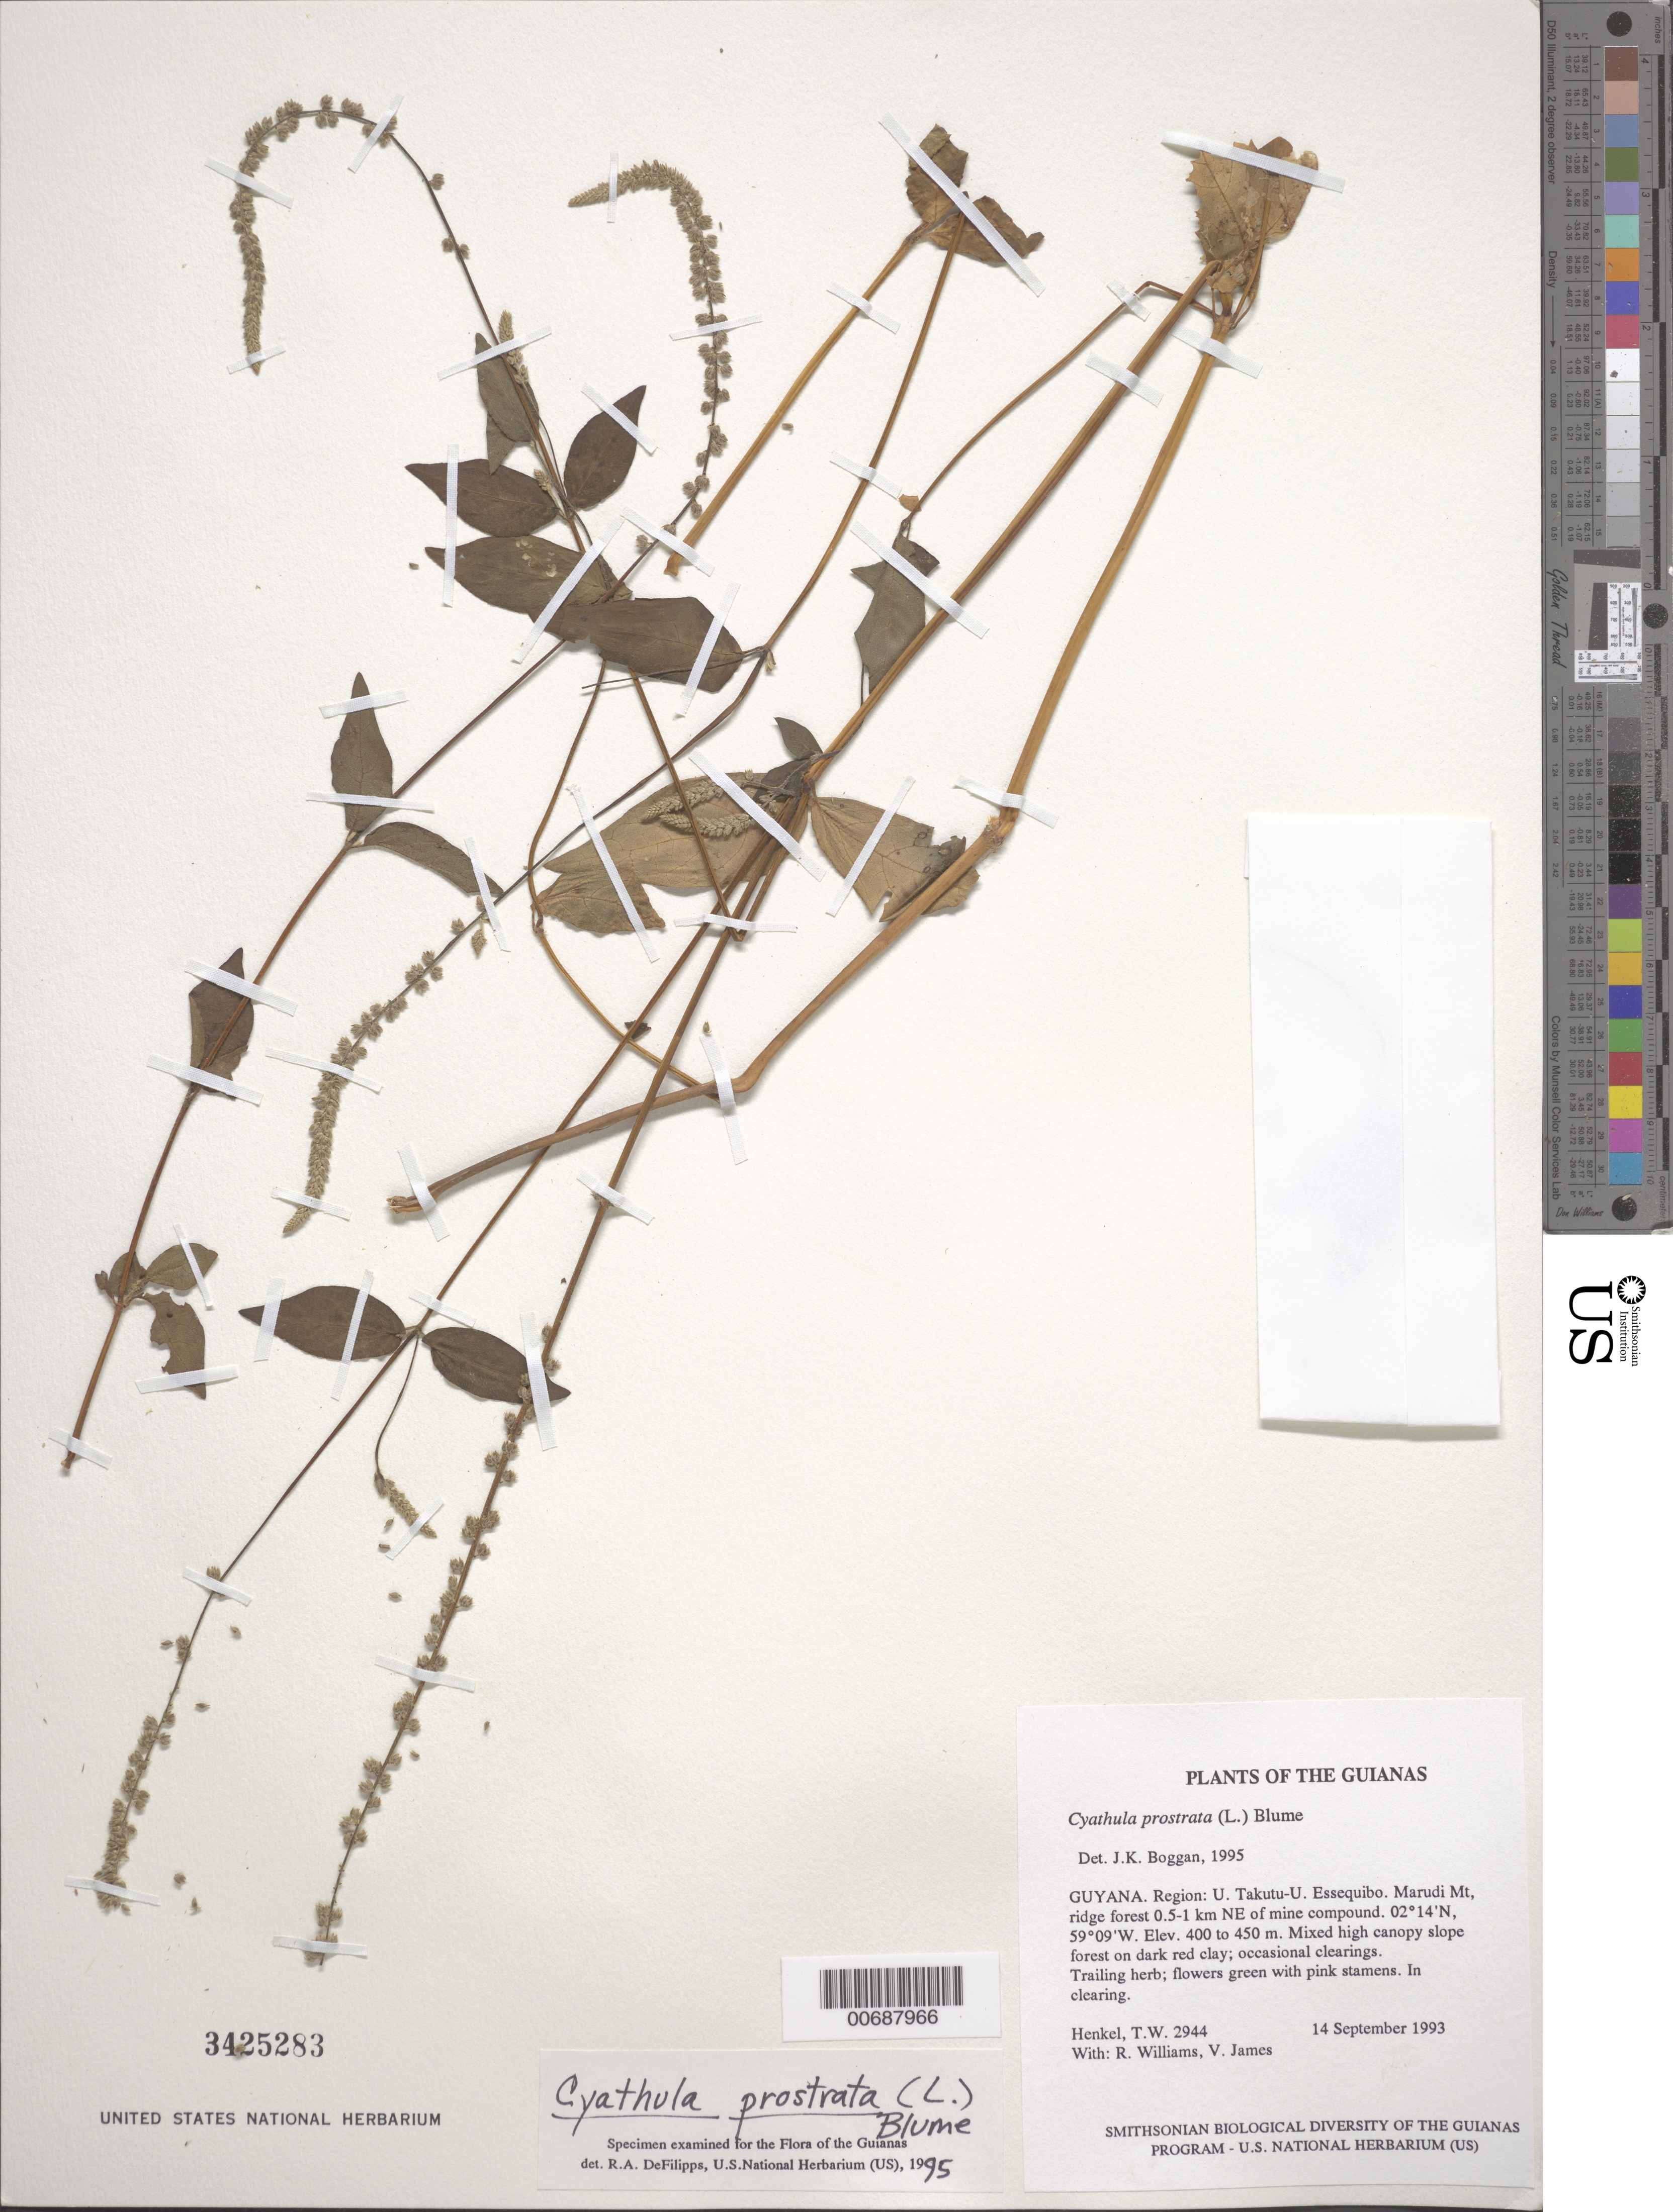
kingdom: Plantae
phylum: Tracheophyta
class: Magnoliopsida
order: Caryophyllales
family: Amaranthaceae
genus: Cyathula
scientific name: Cyathula prostrata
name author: (L.) Blume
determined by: Boggan, J. K., (US), NMNH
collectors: T. Henkel, R. Williams & V. James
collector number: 2944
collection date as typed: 14 September 1993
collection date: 1993-09-14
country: Guyana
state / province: U. Takutu-U. Essequibo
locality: Marudi Mt, ridge forest 0.5-1 km NE of mine compound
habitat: Mixed high canopy slope forest on dark red clay; occasional clearings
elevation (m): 400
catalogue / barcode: US 3425283